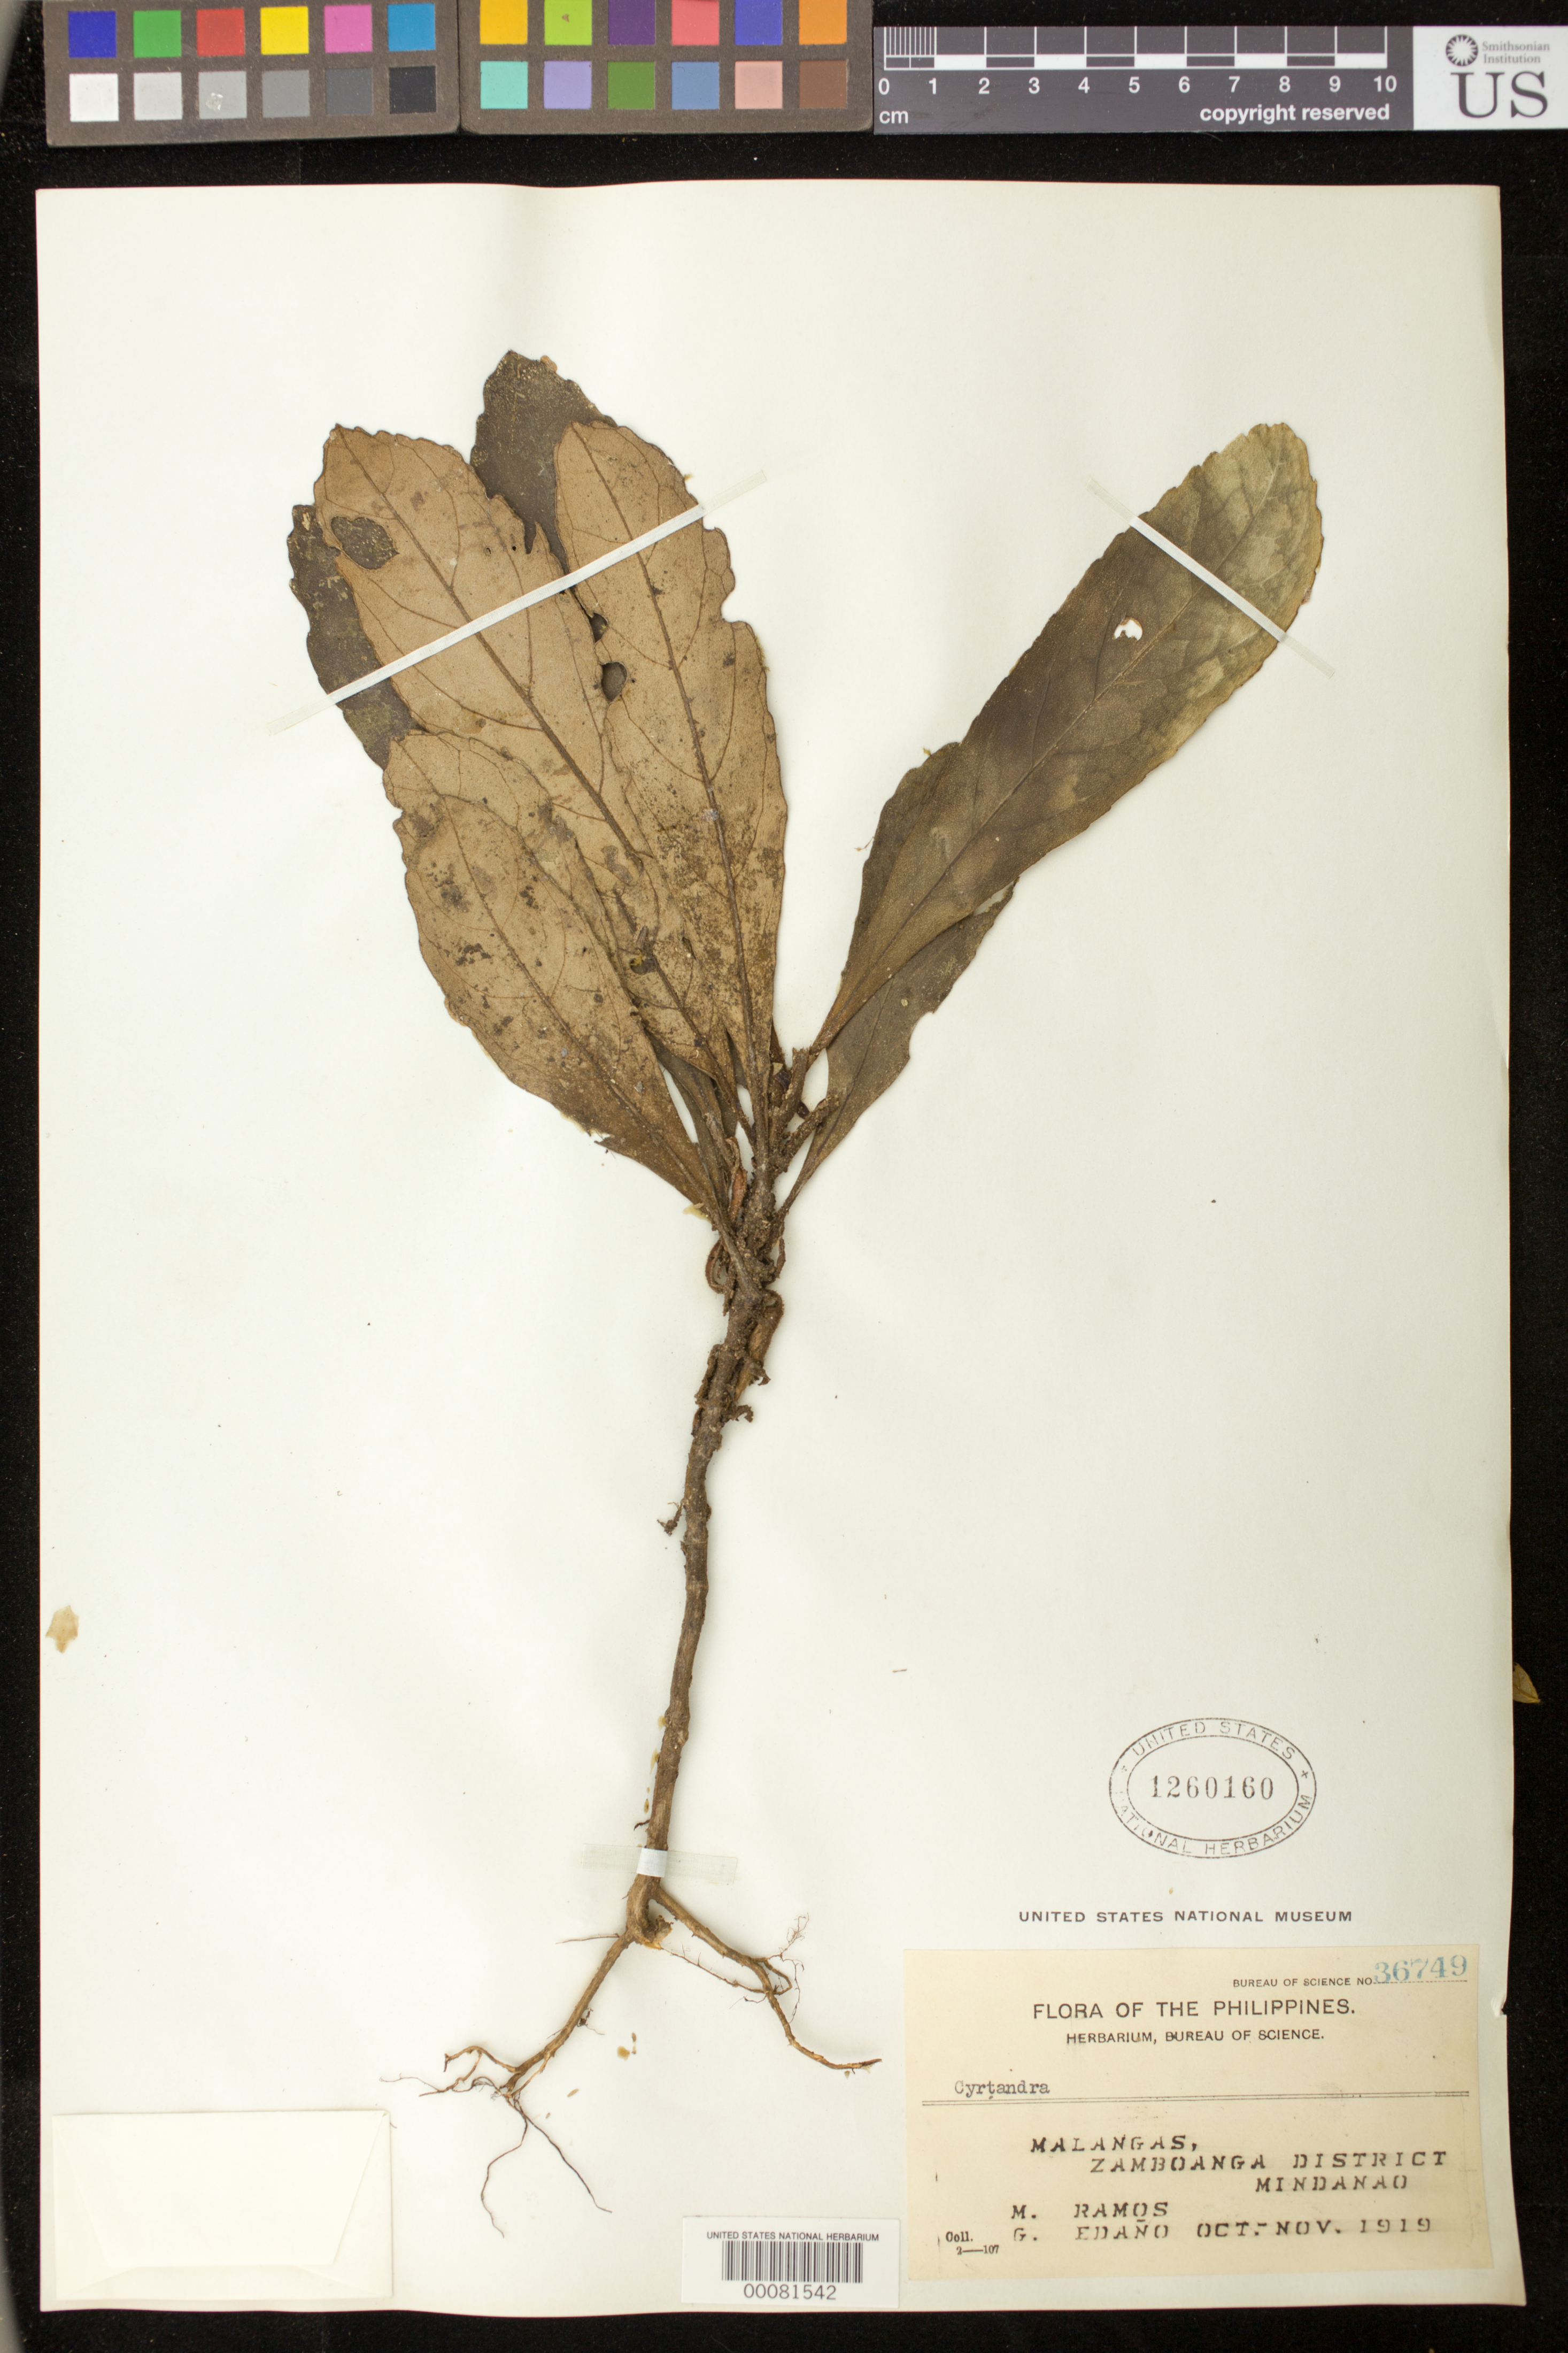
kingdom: Plantae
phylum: Tracheophyta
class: Magnoliopsida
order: Lamiales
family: Gesneriaceae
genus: Cyrtandra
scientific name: Cyrtandra sp.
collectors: M. Ramos & G. Edaño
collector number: Bur. Sci. 36749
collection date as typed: Oct-Nov 1919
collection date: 1919-10/1919-11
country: Philippines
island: Mindanao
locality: Malangas, zamboanga district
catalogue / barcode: US 1260160